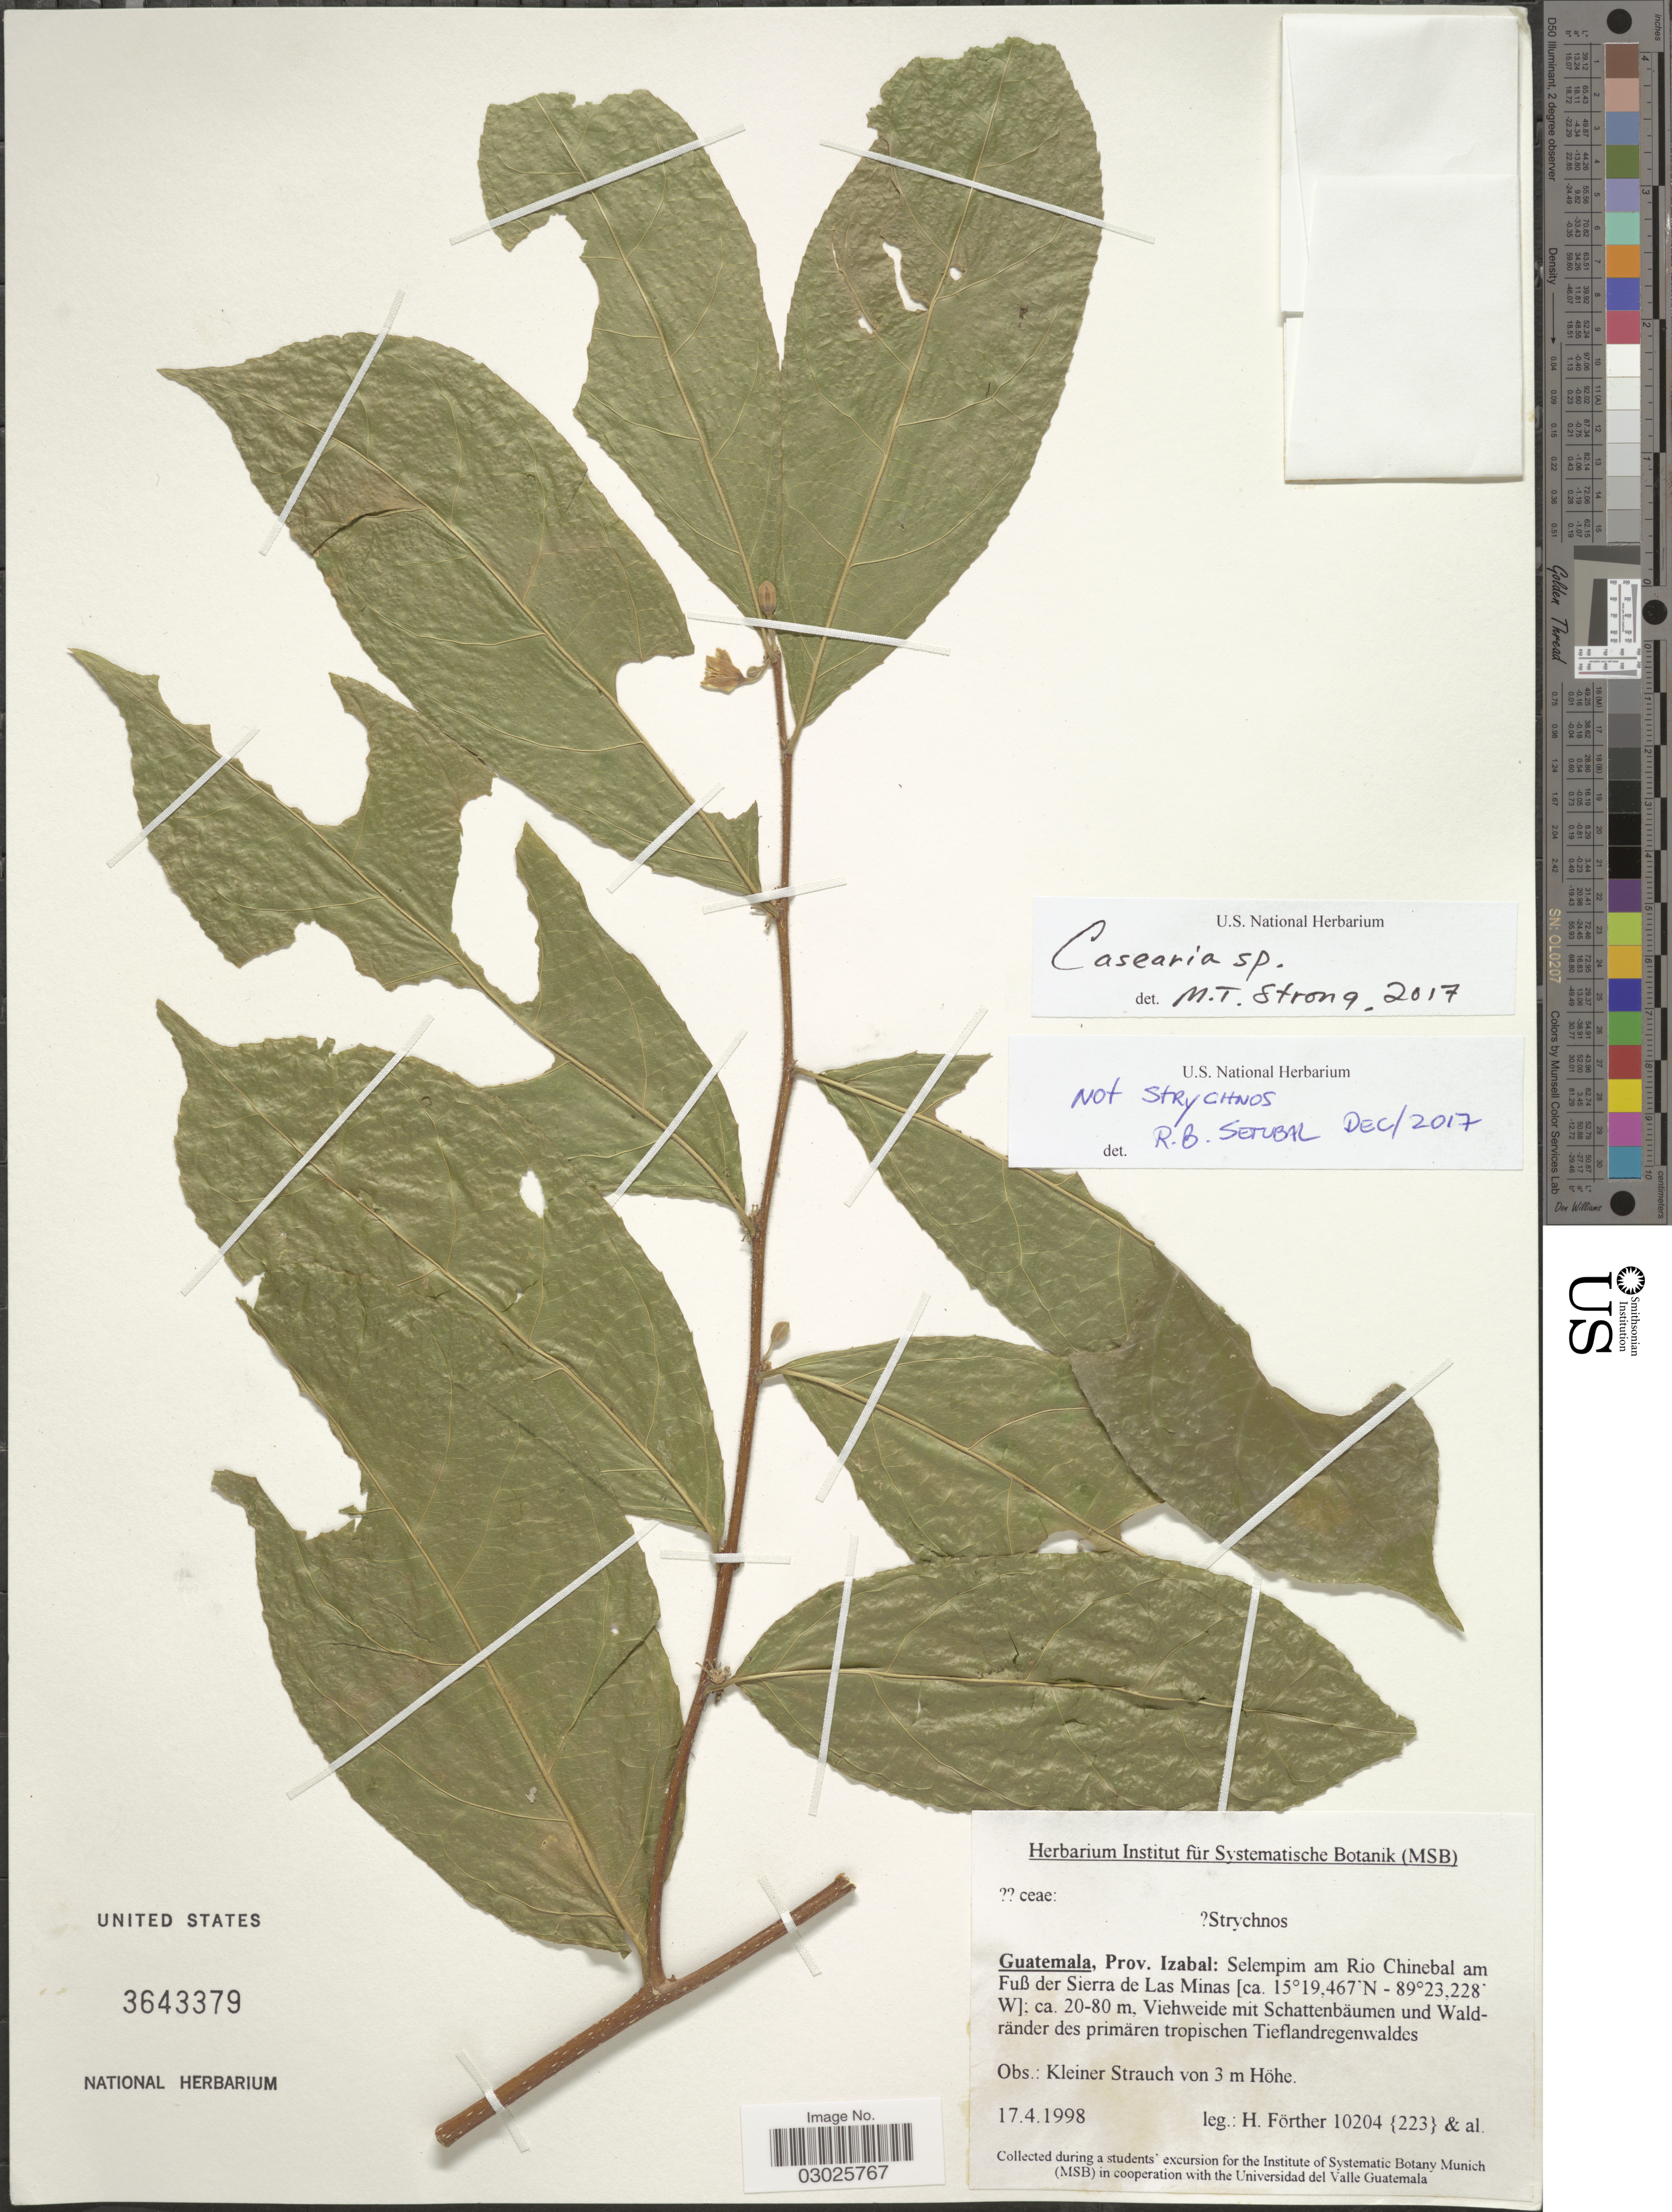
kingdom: Plantae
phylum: Tracheophyta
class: Magnoliopsida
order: Malpighiales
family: Salicaceae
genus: Casearia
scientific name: Casearia sp.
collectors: H. Förther & et al.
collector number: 10204/223?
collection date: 1998-04-17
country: Guatemala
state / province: Izabal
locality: Selempim am Rio Chinebal am Fuß der Sierra de Las Minas.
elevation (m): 20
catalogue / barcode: US 3643379